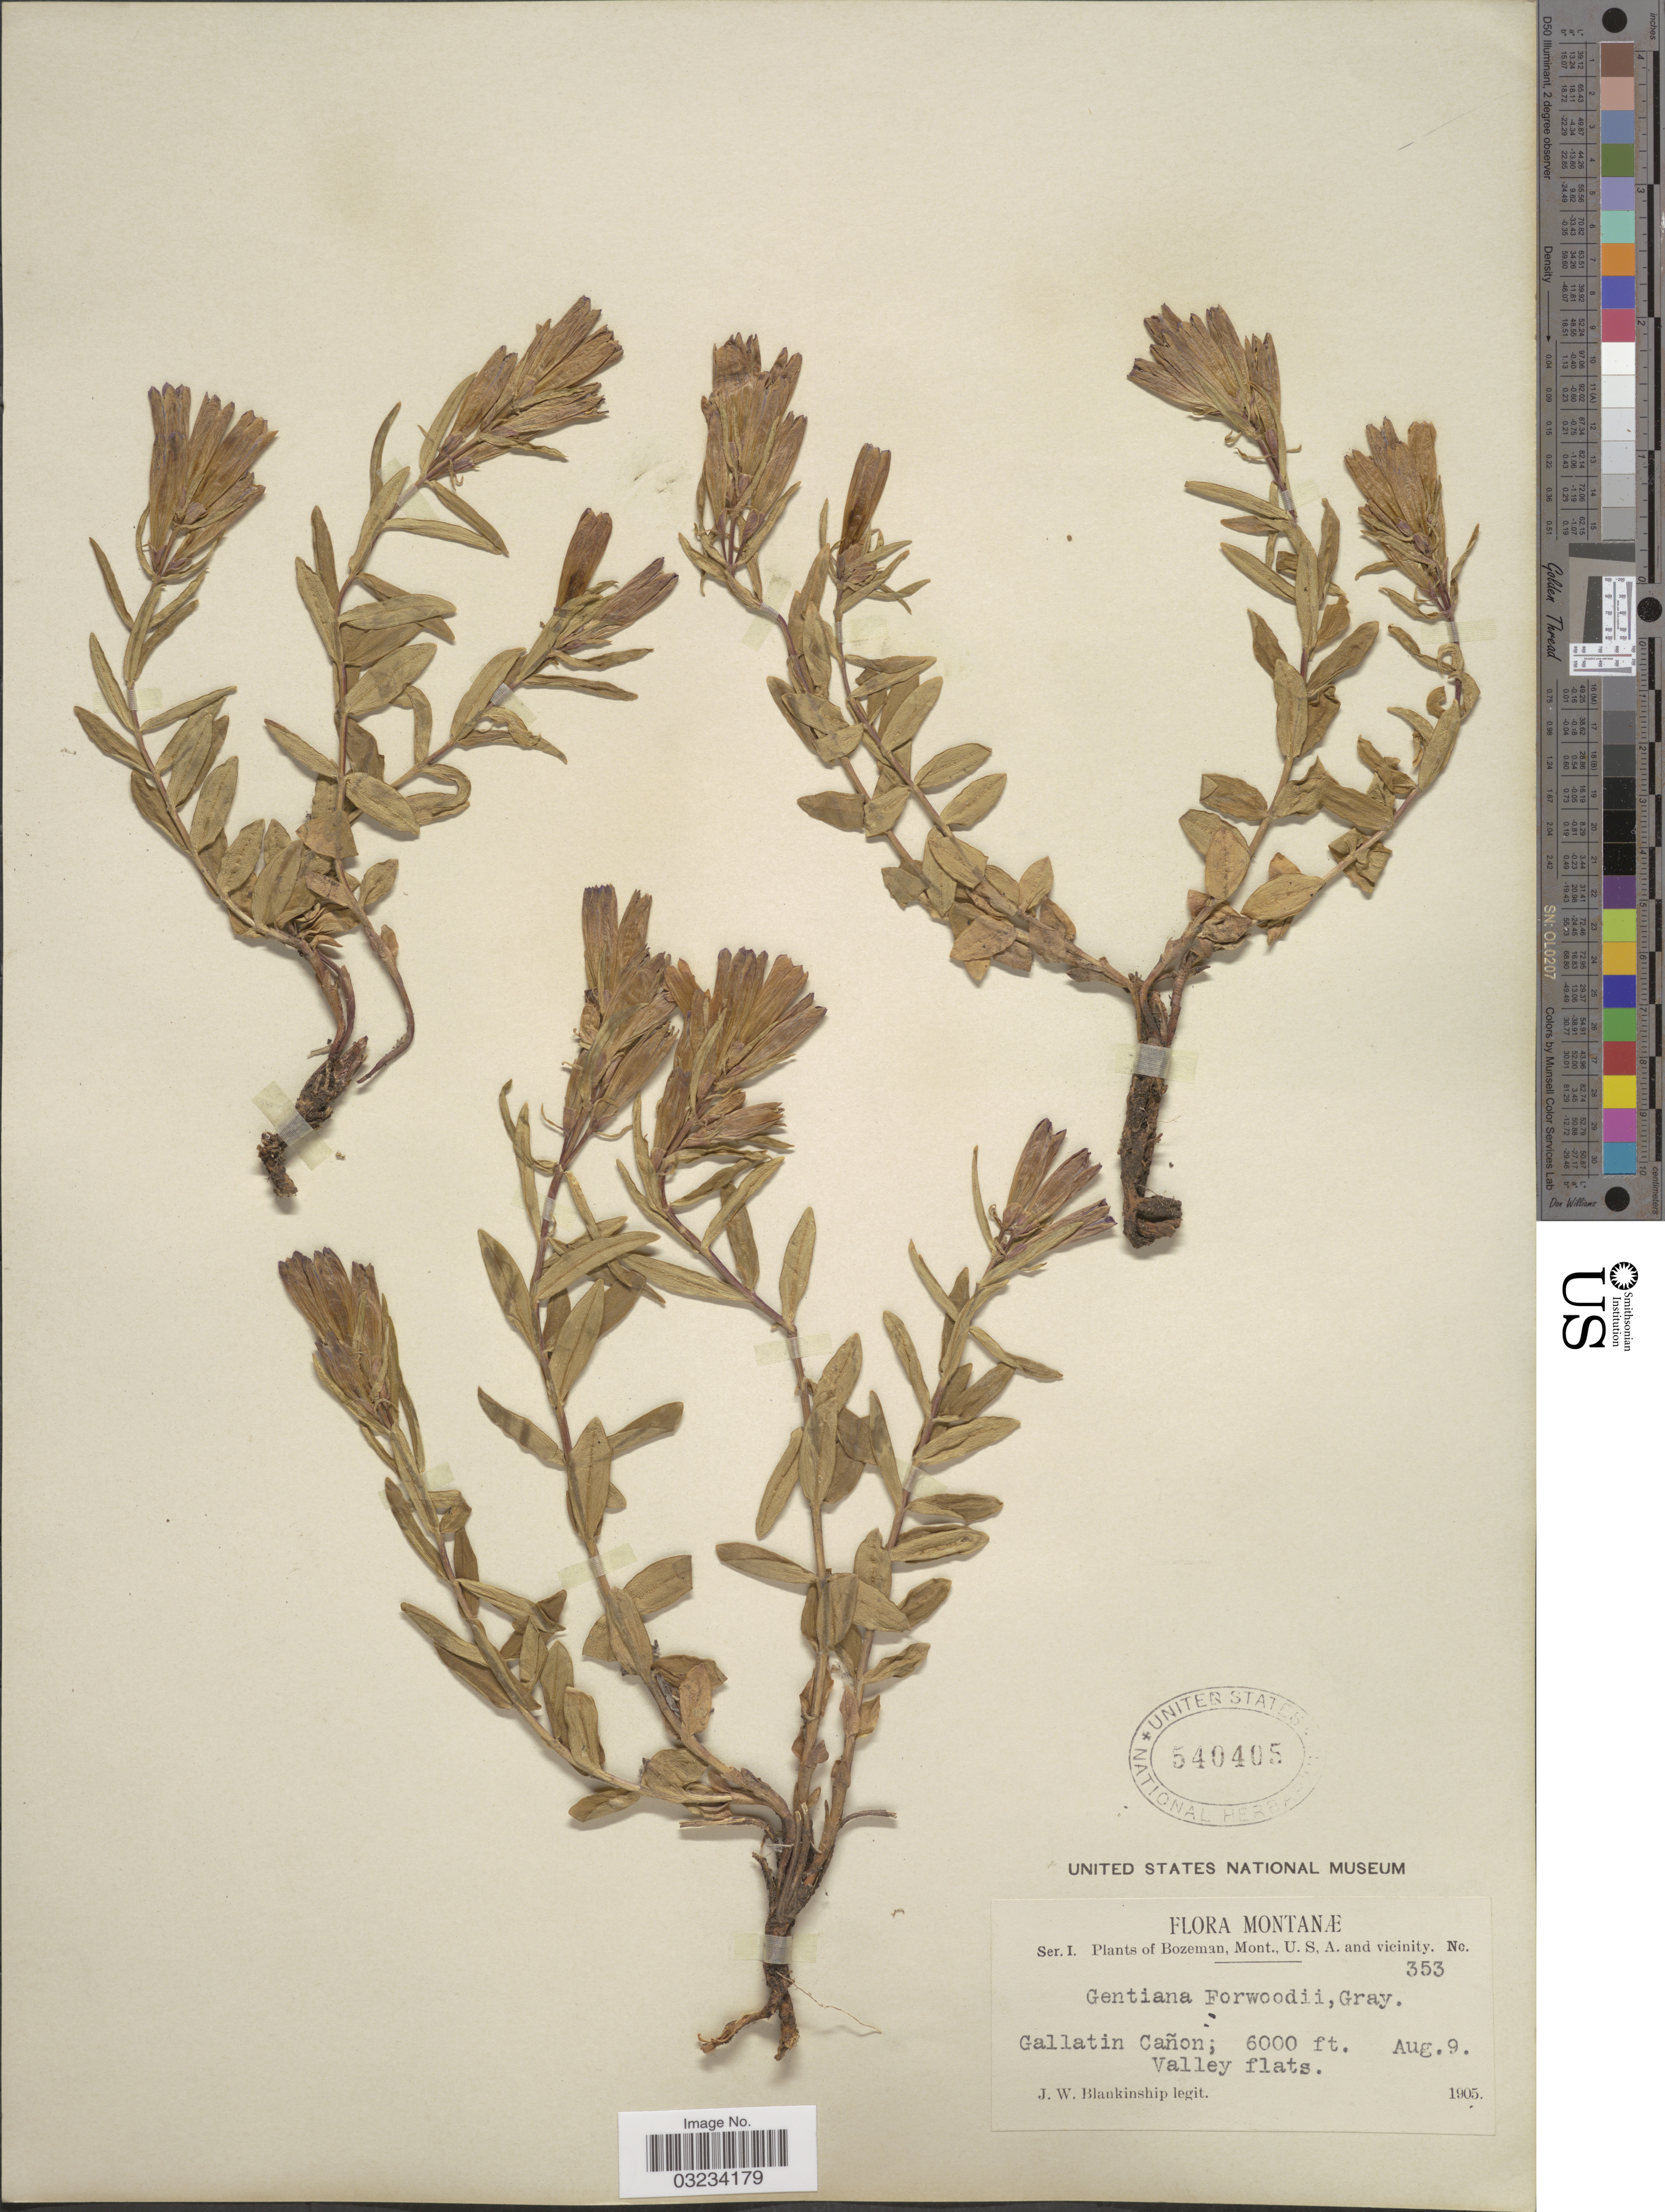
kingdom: Plantae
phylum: Tracheophyta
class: Magnoliopsida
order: Gentianales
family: Gentianaceae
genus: Gentiana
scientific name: Gentiana forwoodii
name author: A. Gray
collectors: J. W. Blankinship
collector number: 353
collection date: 1905-08-09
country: United States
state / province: Montana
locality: U.S.A. and vicinity, Gallatin Cañon; Valley flats.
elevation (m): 1829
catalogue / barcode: US 540405